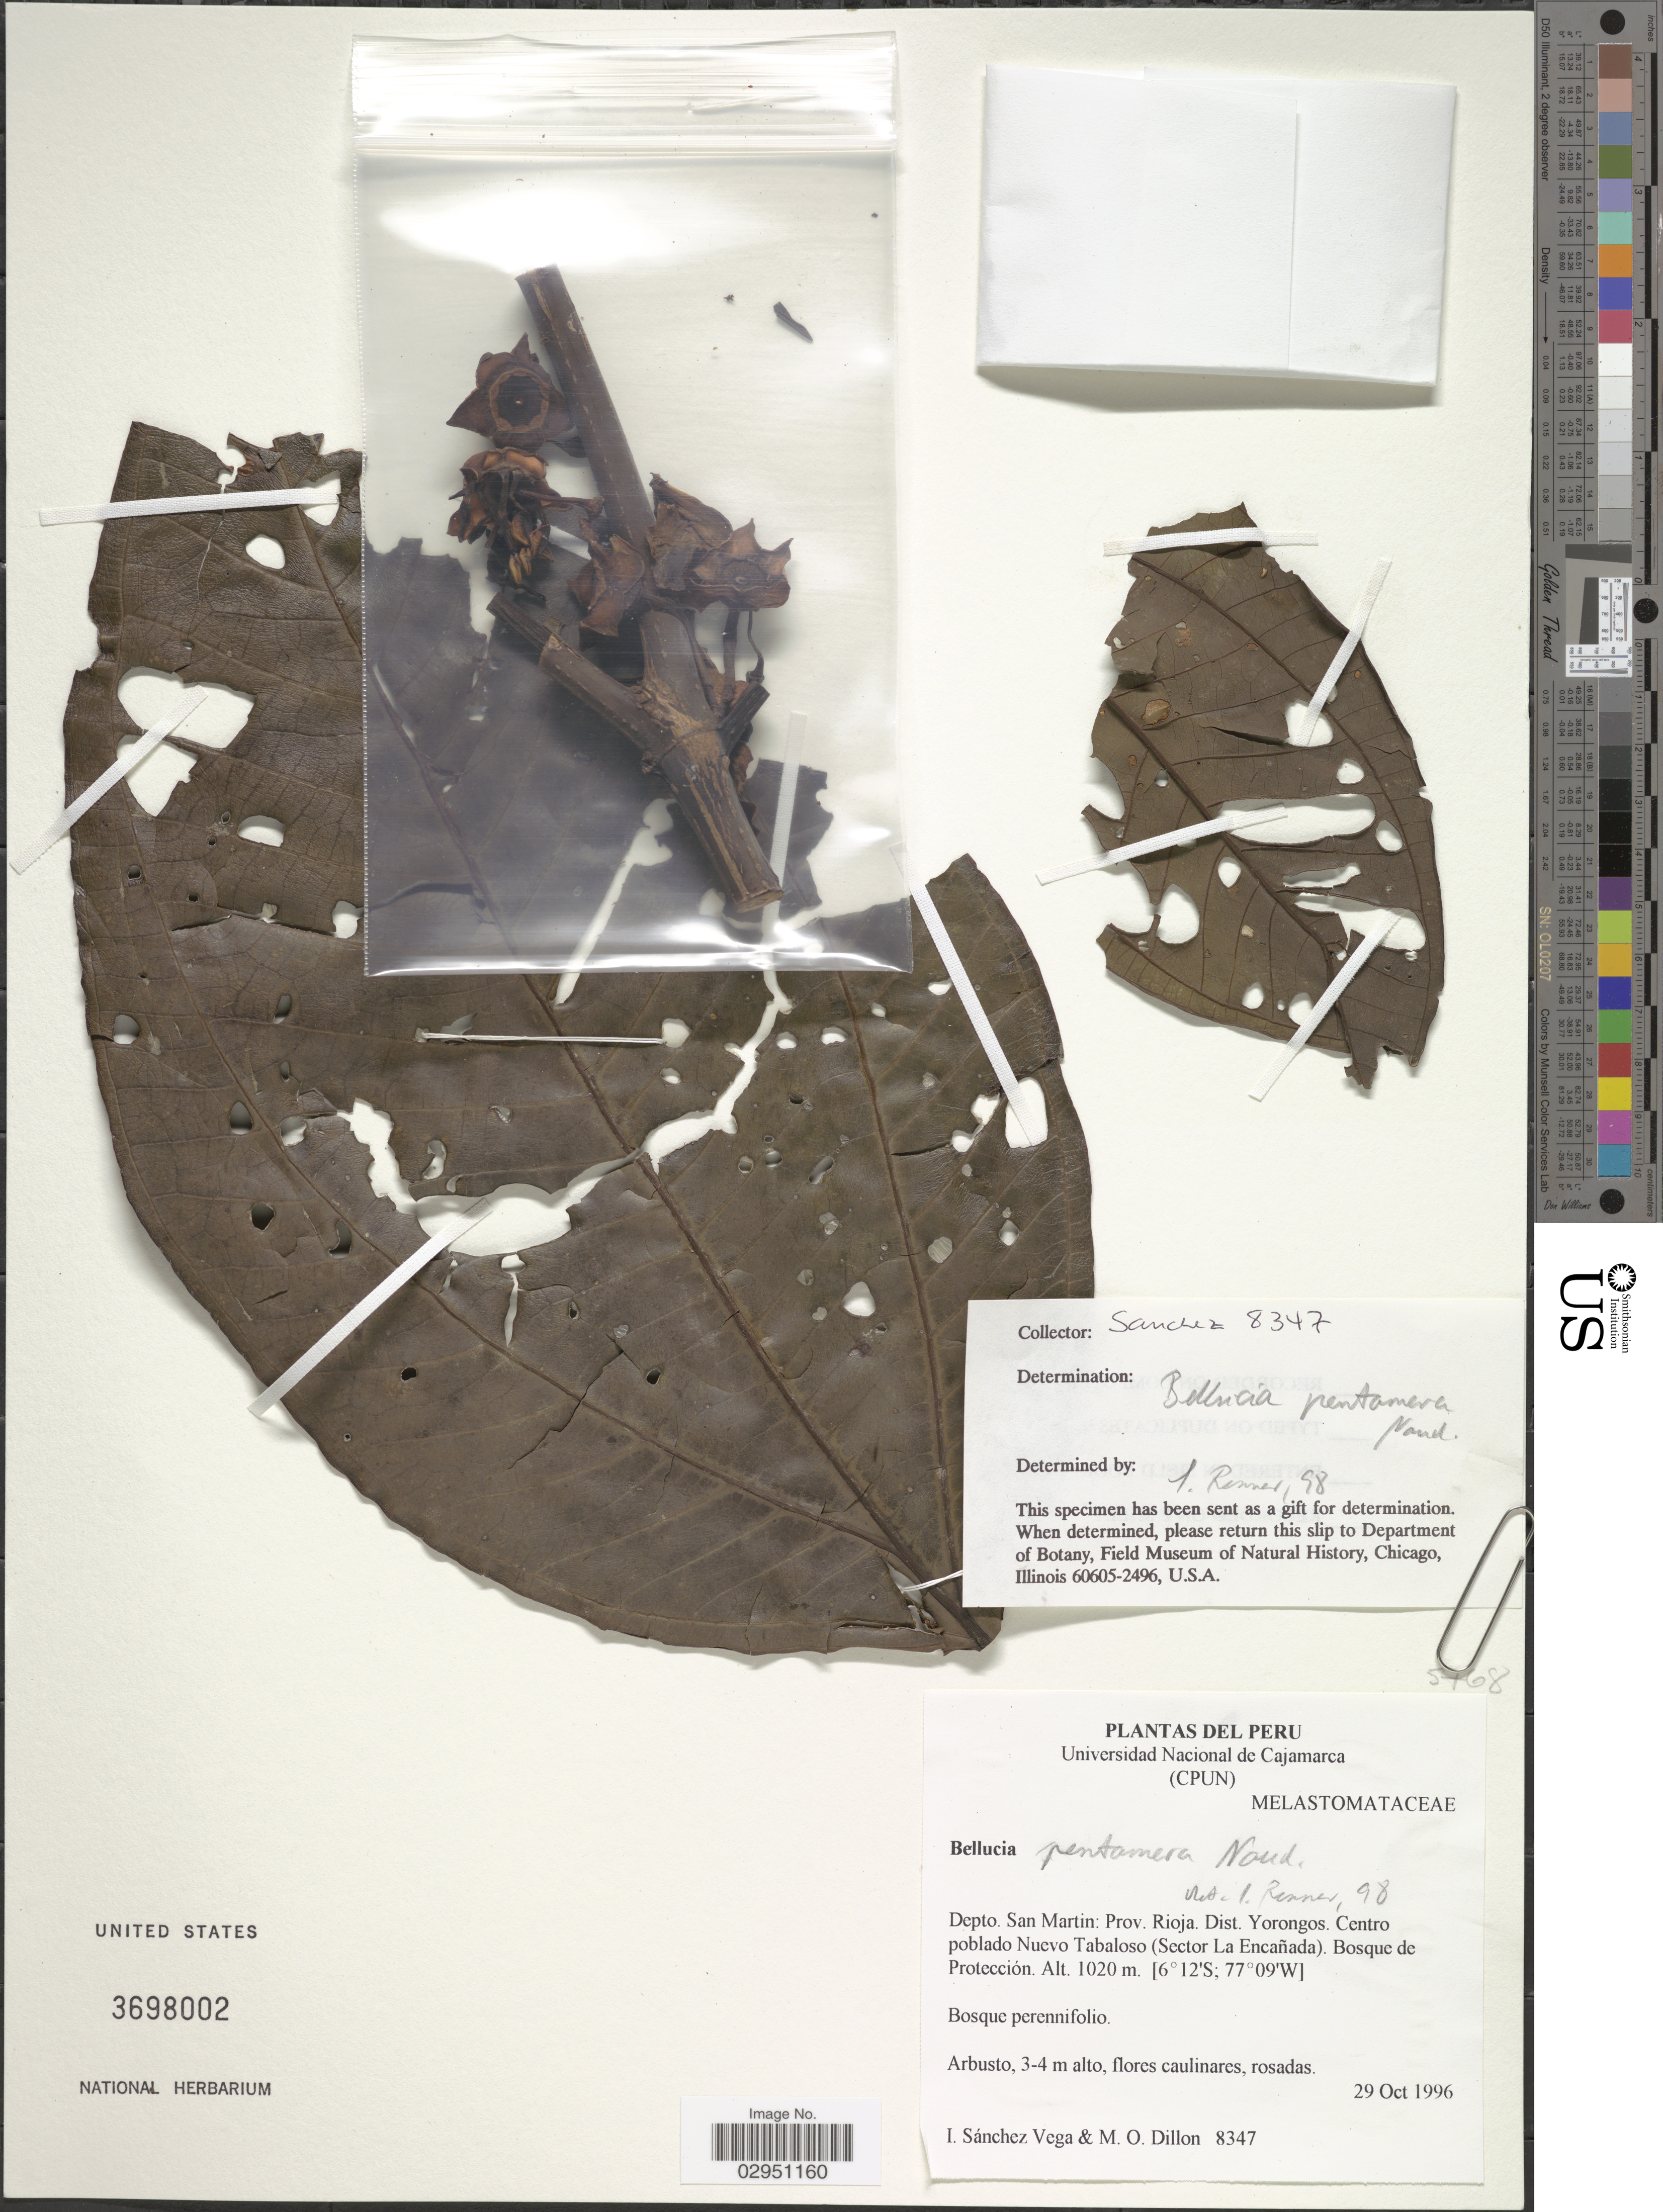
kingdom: Plantae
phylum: Tracheophyta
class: Magnoliopsida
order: Myrtales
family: Melastomataceae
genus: Bellucia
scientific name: Bellucia pentamera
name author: Naudin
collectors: I. Sánchez Vega & M. O. Dillon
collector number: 8347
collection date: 1996-10-29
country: Peru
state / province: San Martín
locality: Depto. San Martin: Prov. Rioja. Dist. Yorongos. Centro poblado Nuevo Tabaloso (Sector La Ecañada).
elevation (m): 1020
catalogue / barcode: US 3698002